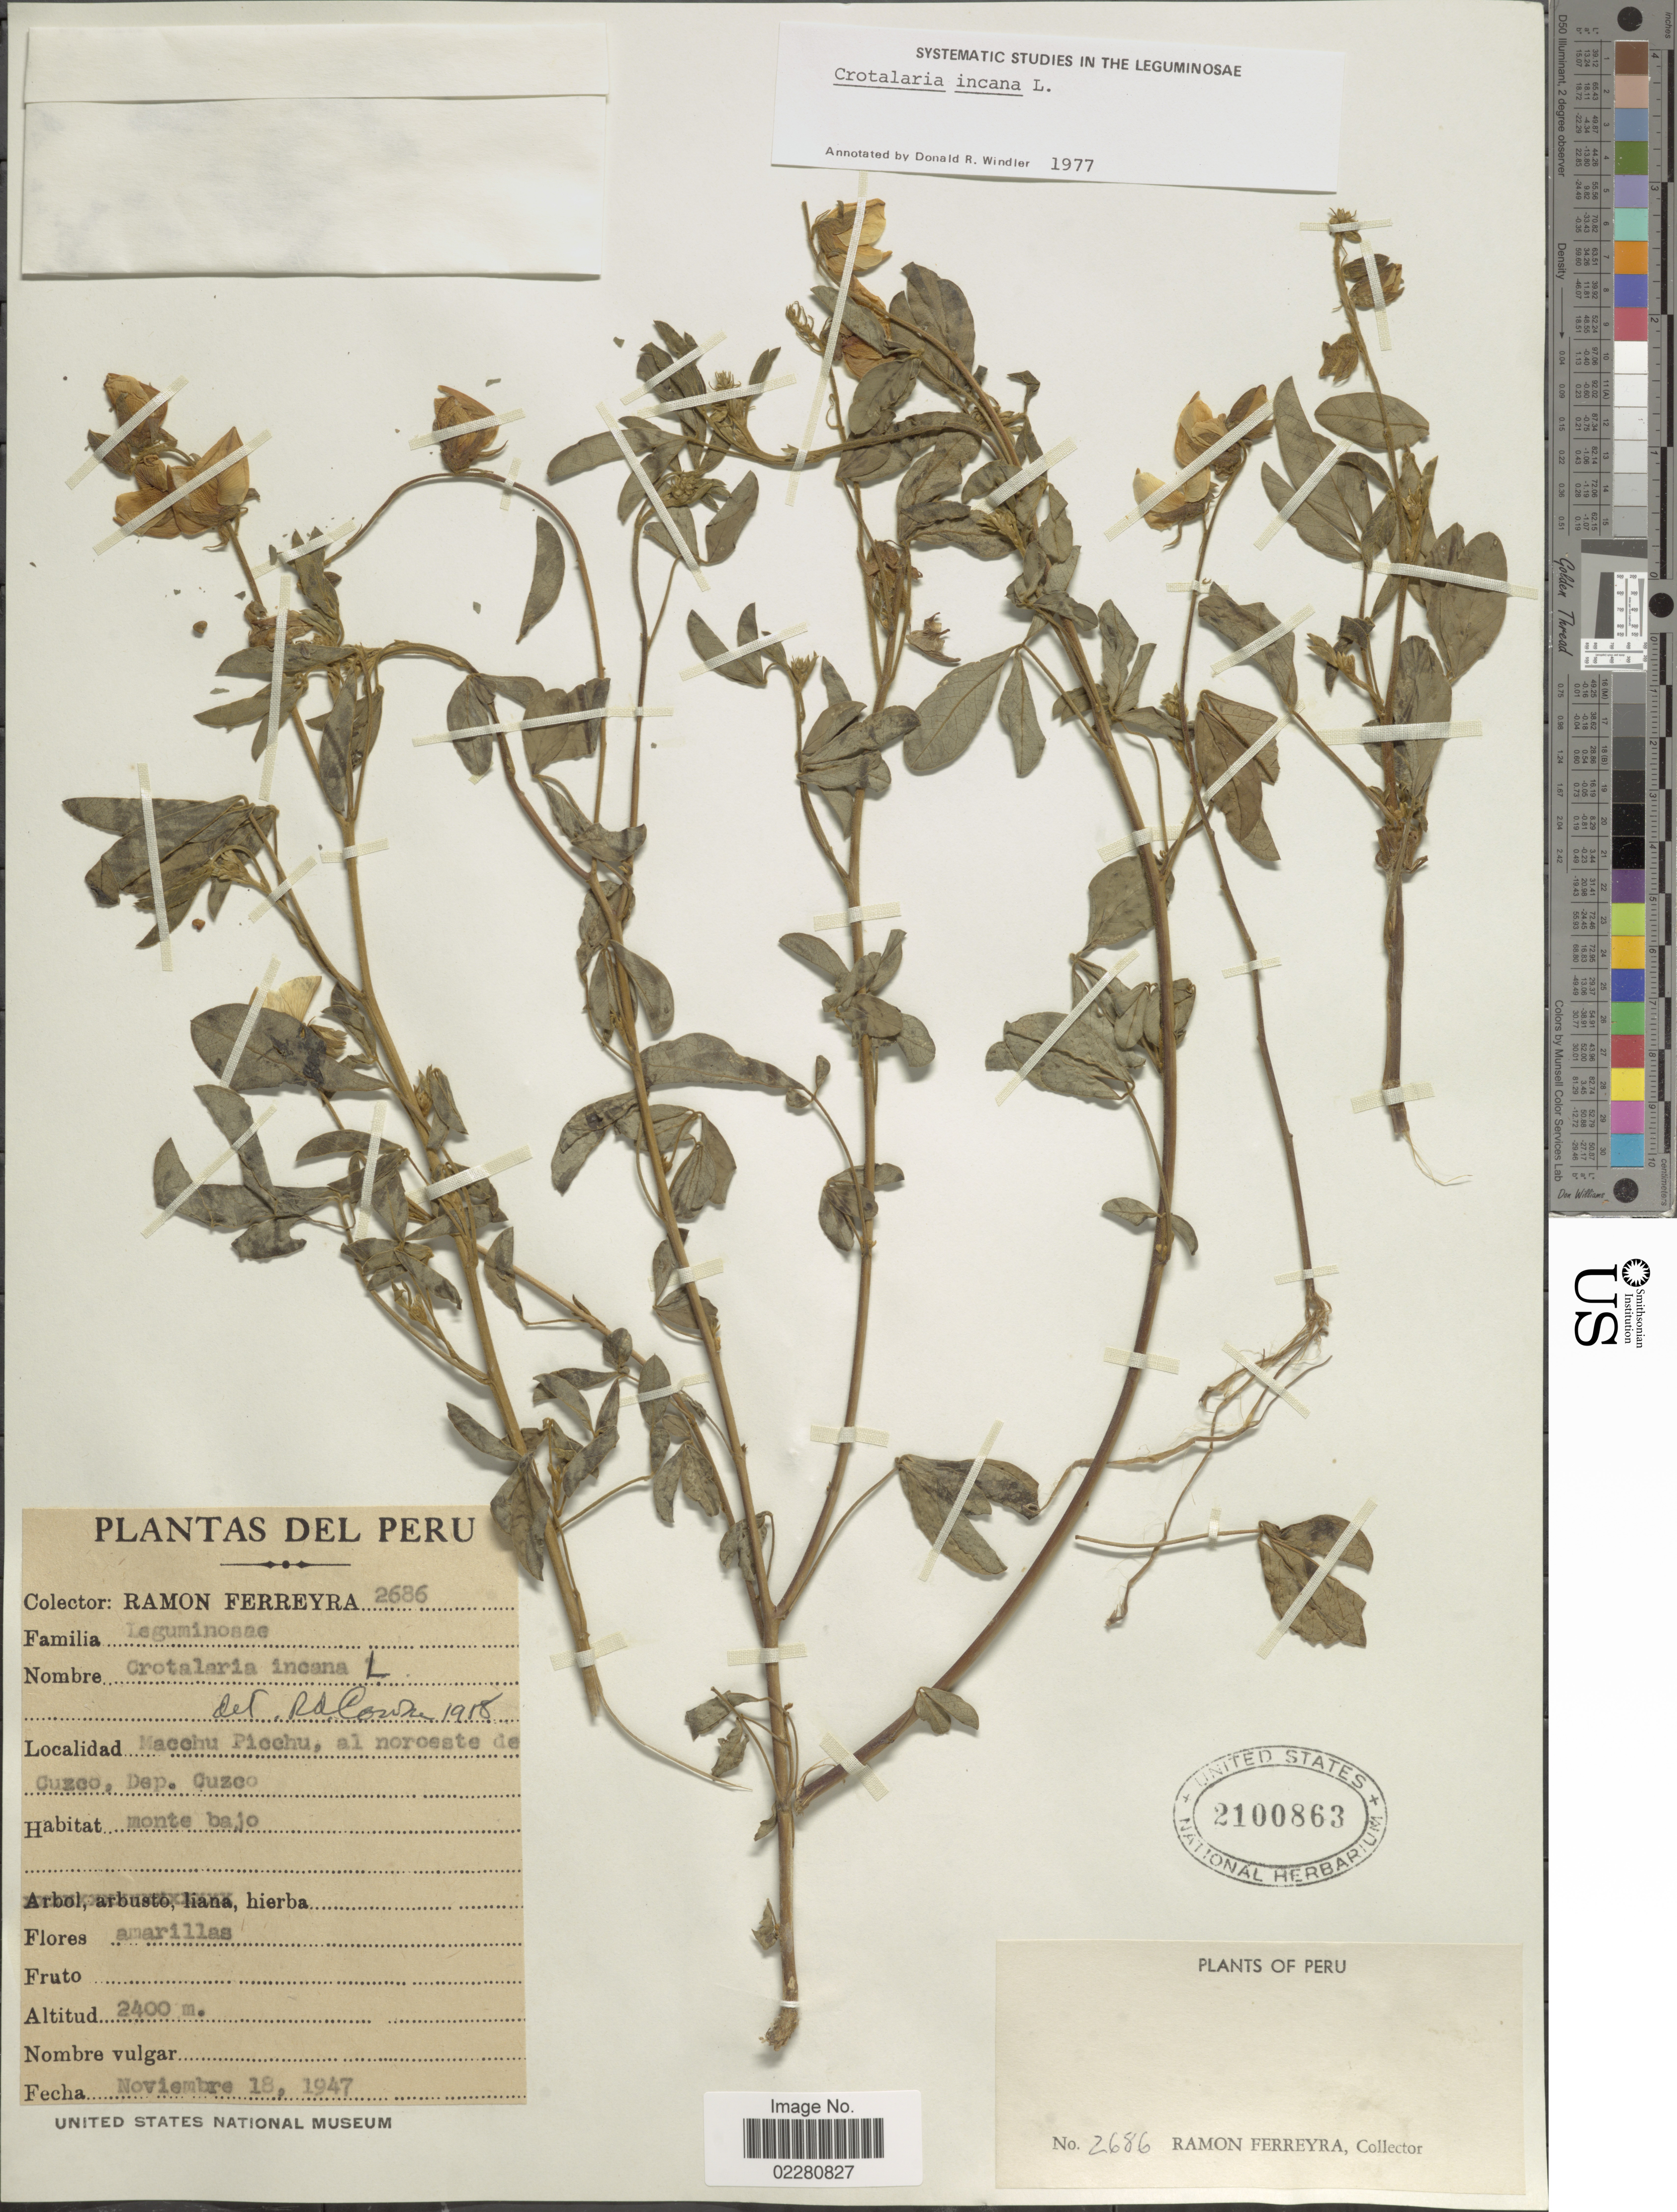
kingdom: Plantae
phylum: Tracheophyta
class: Magnoliopsida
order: Fabales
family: Fabaceae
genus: Crotalaria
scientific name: Crotalaria incana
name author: L.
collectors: R. A. Ferreyra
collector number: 2686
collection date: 1947-11-18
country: Peru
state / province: Cusco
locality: Machu Picchu, al noroeste de Cuzco, Dep. Cuzco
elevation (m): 2400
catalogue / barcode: US 2100863